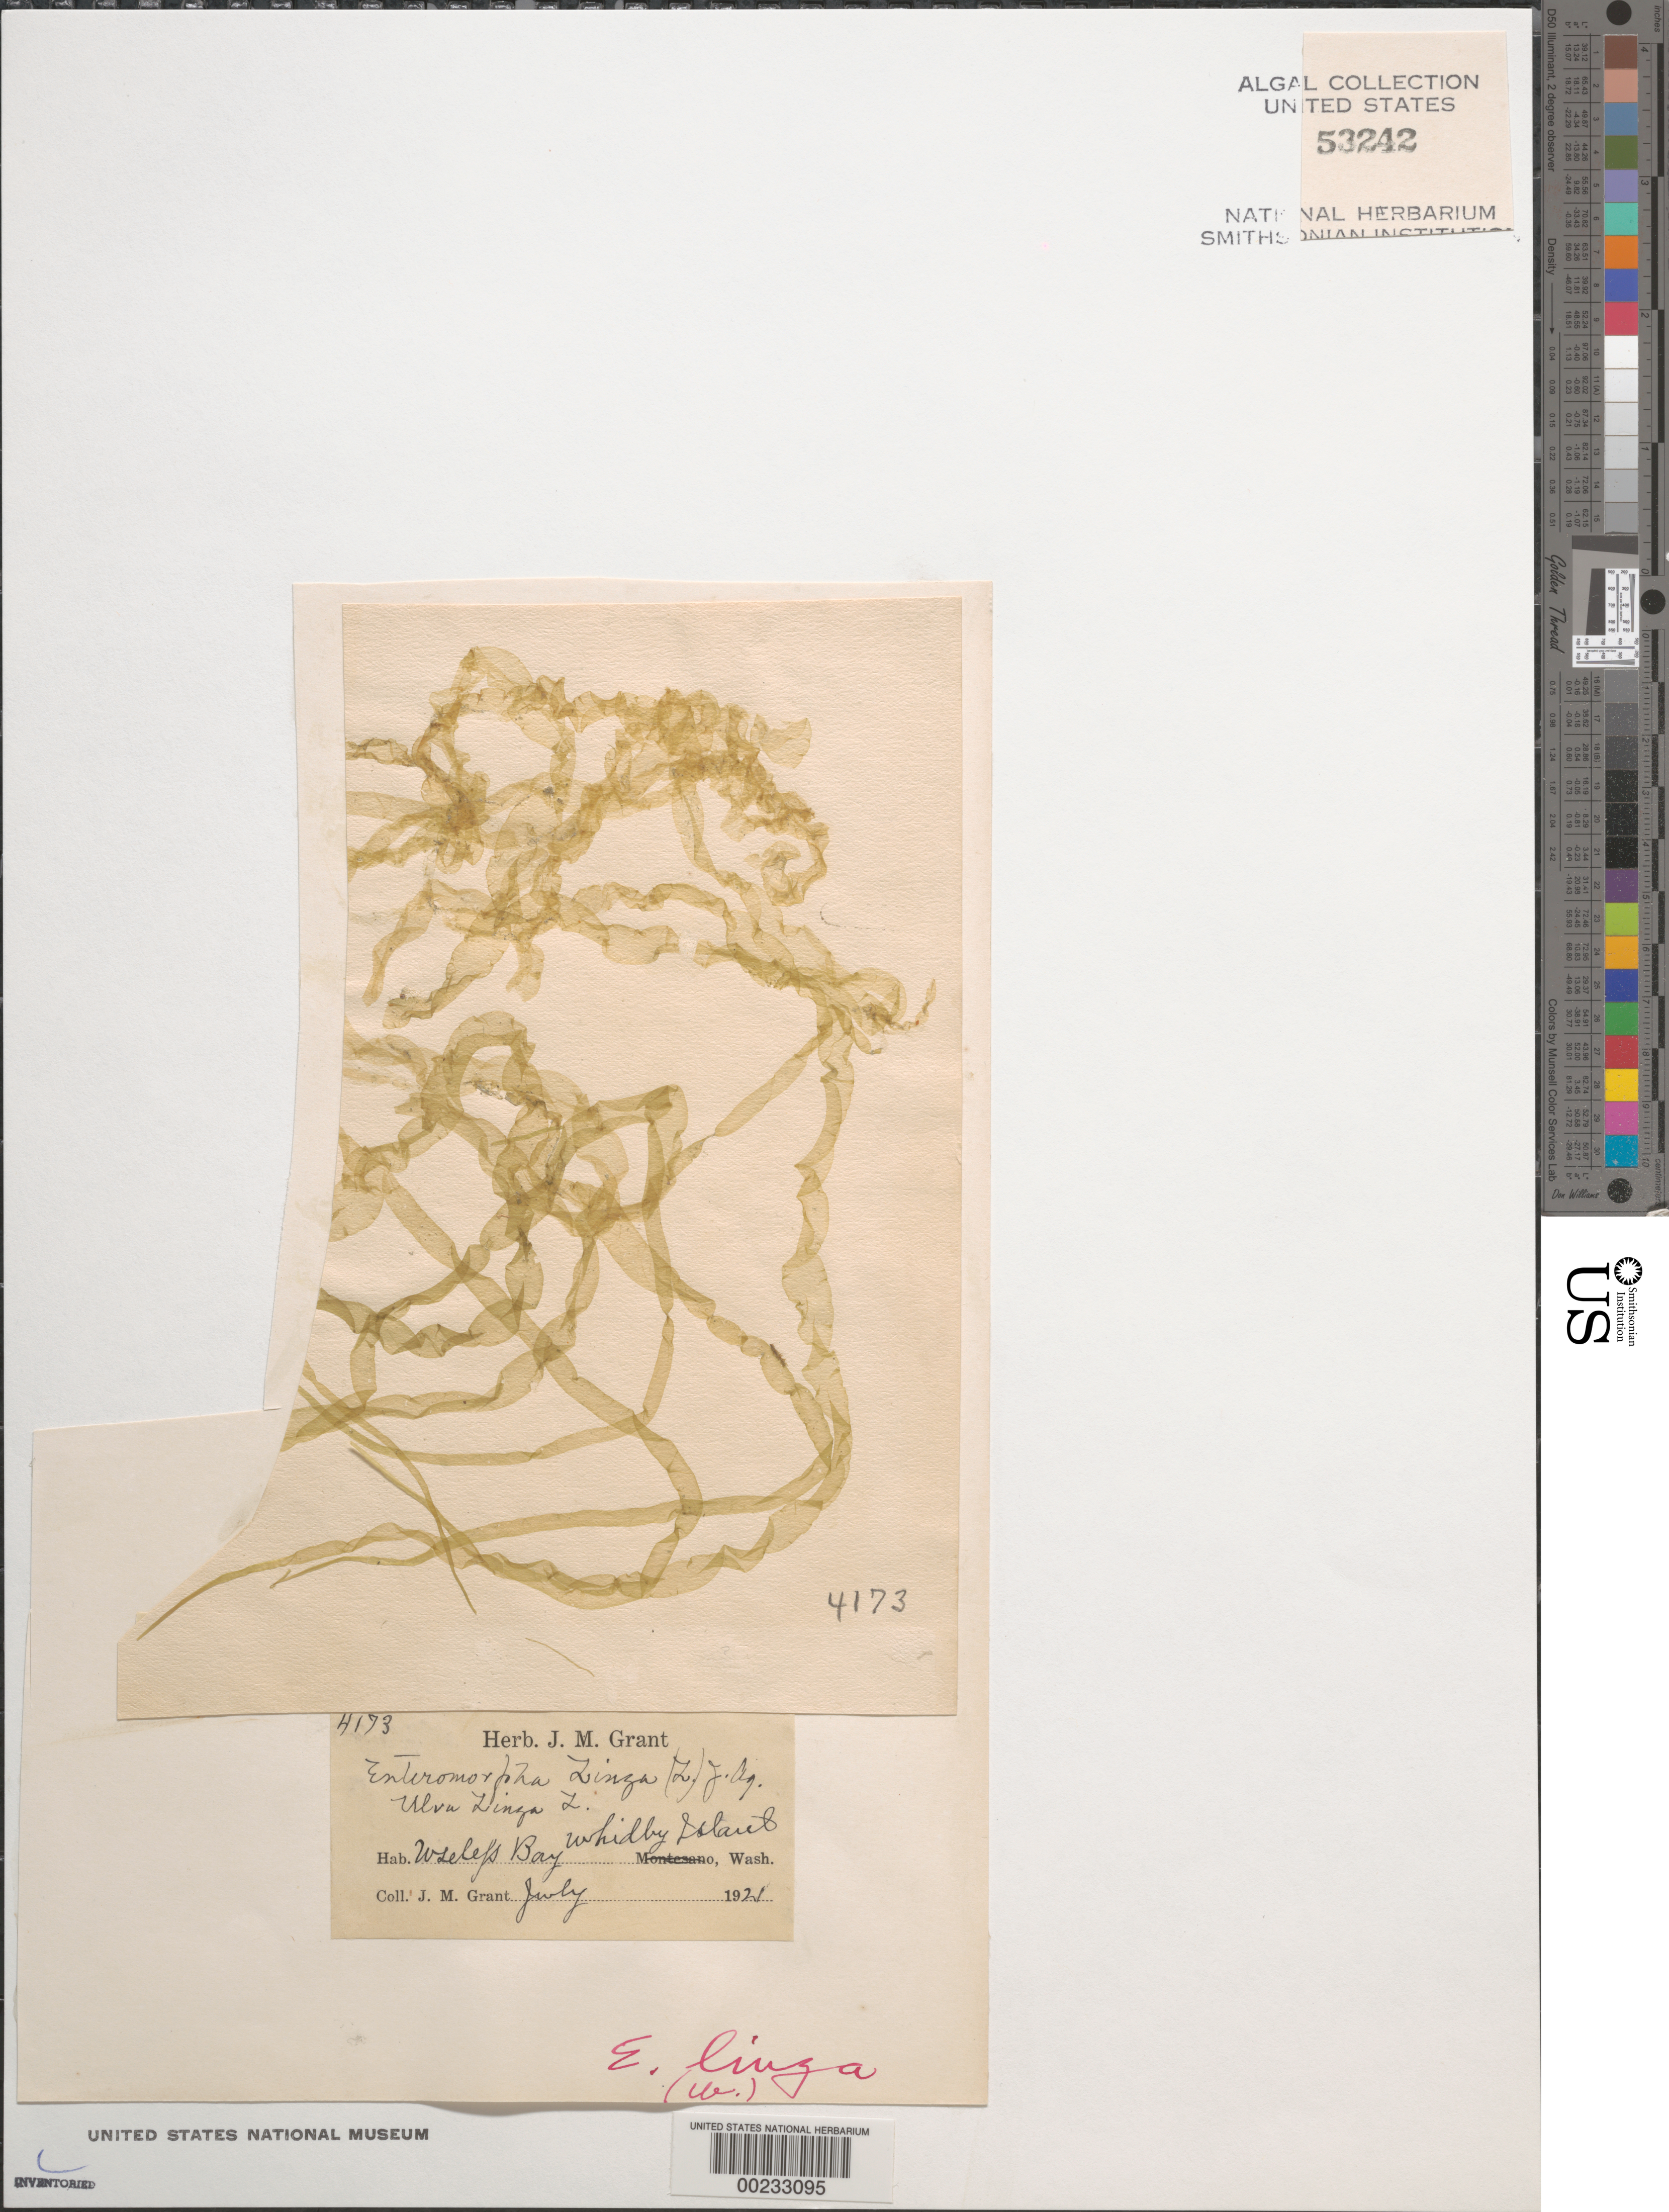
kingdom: Plantae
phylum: Chlorophyta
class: Ulvophyceae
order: Ulvales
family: Ulvaceae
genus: Ulva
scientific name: Ulva clathrata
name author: (Roth) C. Agardh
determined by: Algae name updating Project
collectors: J. M. Grant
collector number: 4173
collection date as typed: Jul 1921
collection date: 1921-07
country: United States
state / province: Washington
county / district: Island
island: Whidbey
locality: Wselefs Bay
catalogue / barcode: US 53242